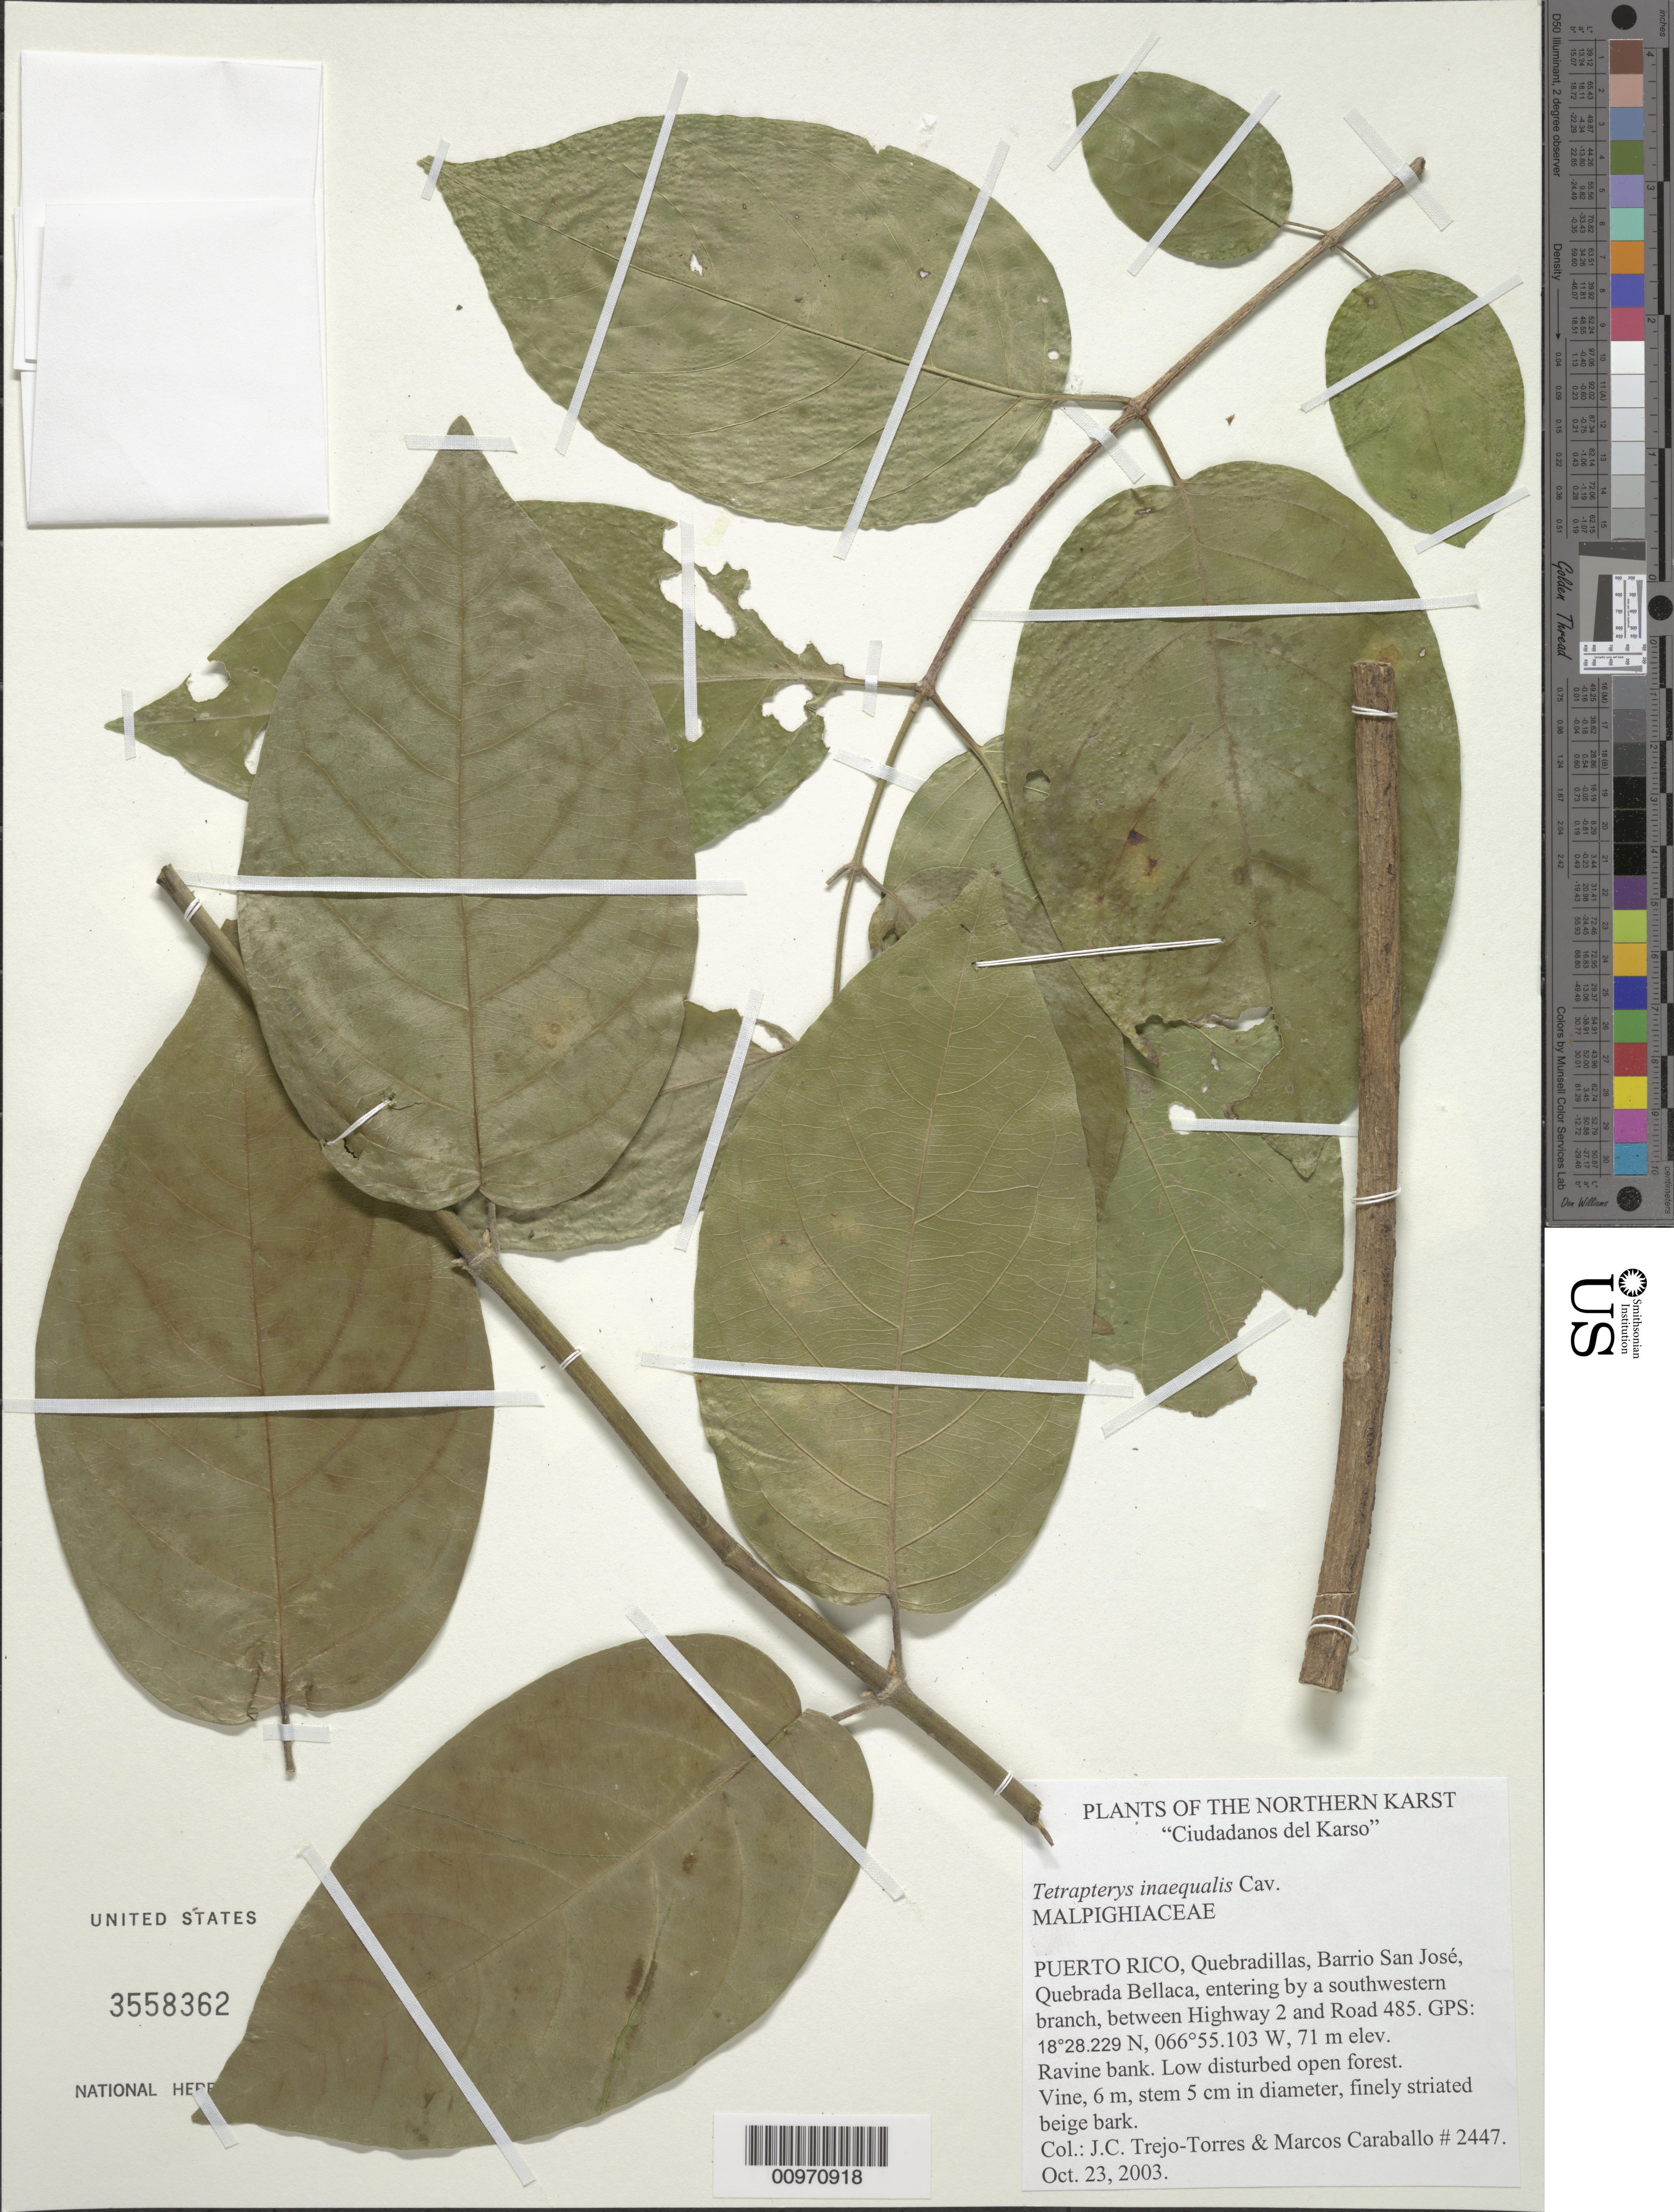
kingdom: Plantae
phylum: Tracheophyta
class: Magnoliopsida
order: Malpighiales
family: Malpighiaceae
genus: Tetrapterys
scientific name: Tetrapterys inaequalis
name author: Cav.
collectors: J. C. Trejo-Torres & M. Caraballo-Ortiz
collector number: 2447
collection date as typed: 23 Oct 2003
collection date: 2003-10-23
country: Puerto Rico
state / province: Quebradillas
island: Puerto Rico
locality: Quebradillas, Barrio San José, Quebrada Bellaca, entering by southwestern branch, between Highway 2 and Road 485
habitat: Ravine bank. Low disturbed open forest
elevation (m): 71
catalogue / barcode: US 3558362